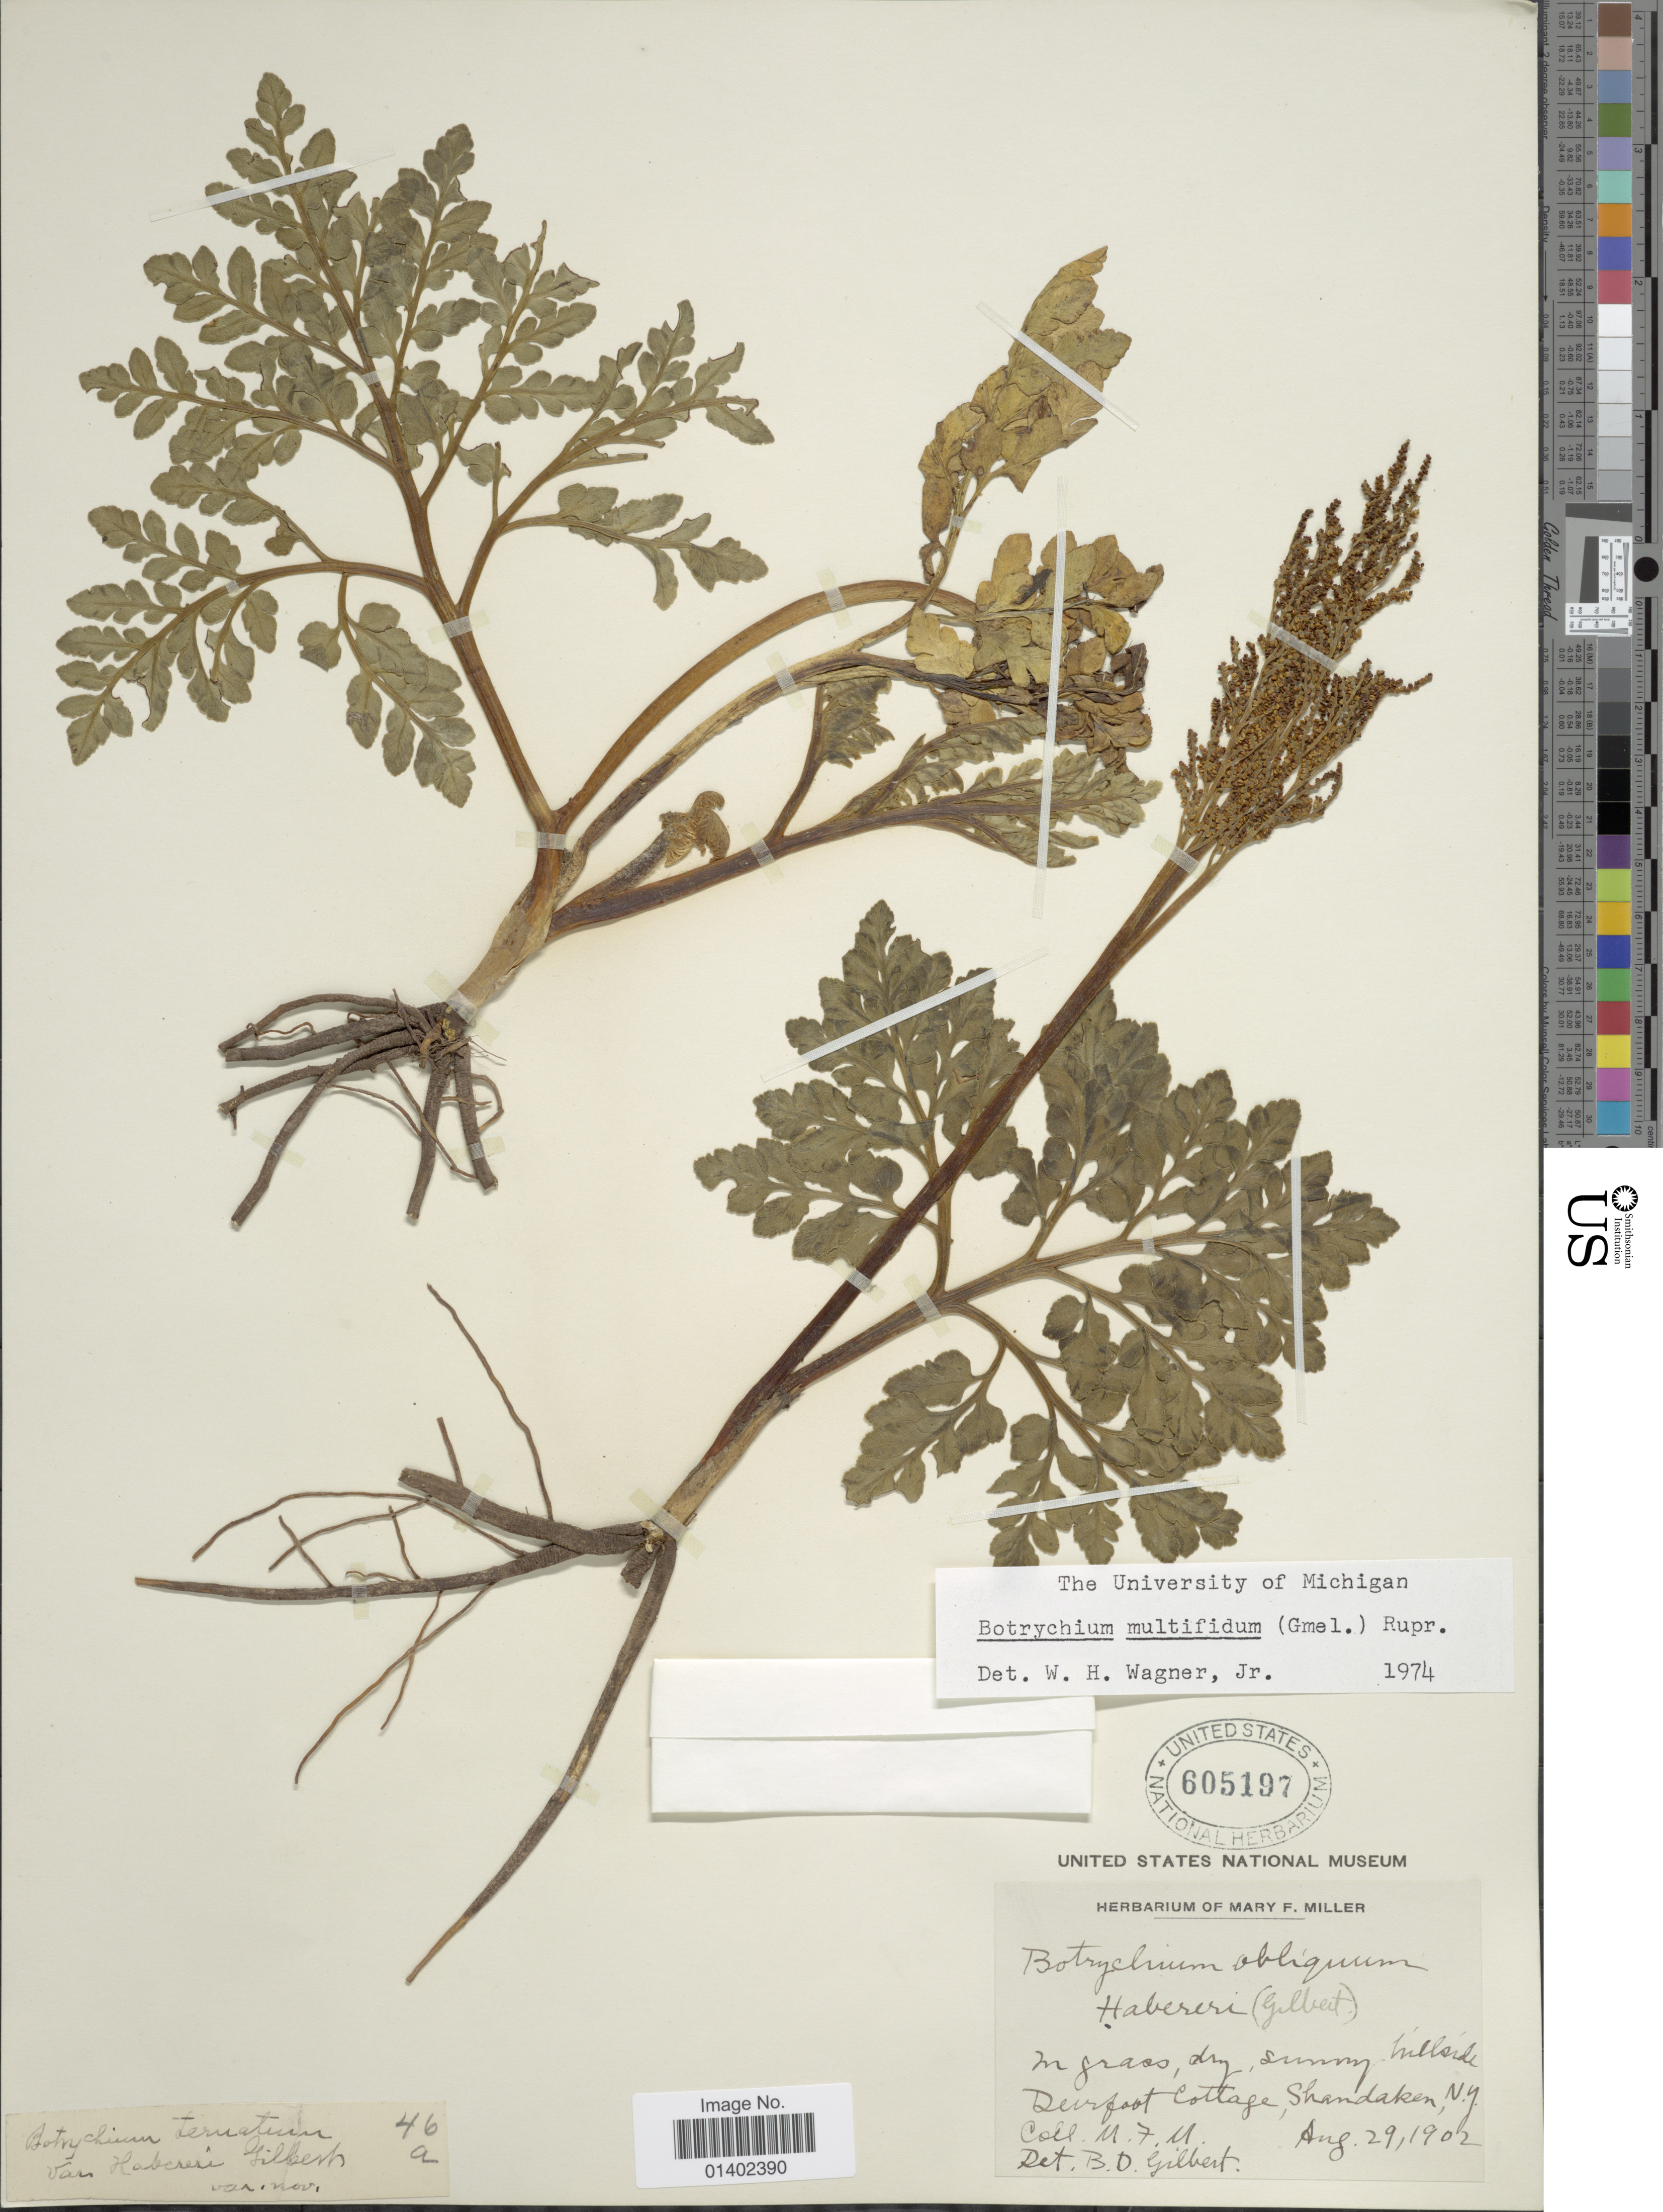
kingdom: Plantae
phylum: Tracheophyta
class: Polypodiopsida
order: Ophioglossales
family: Ophioglossaceae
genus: Botrychium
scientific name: Botrychium multifidum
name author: (J.F. Gmel.) Rupr.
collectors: M. F. Miller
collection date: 1902-08-29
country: United States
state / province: New York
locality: Hillside Deerfoot Cottage, Shandaken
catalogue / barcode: US 605197